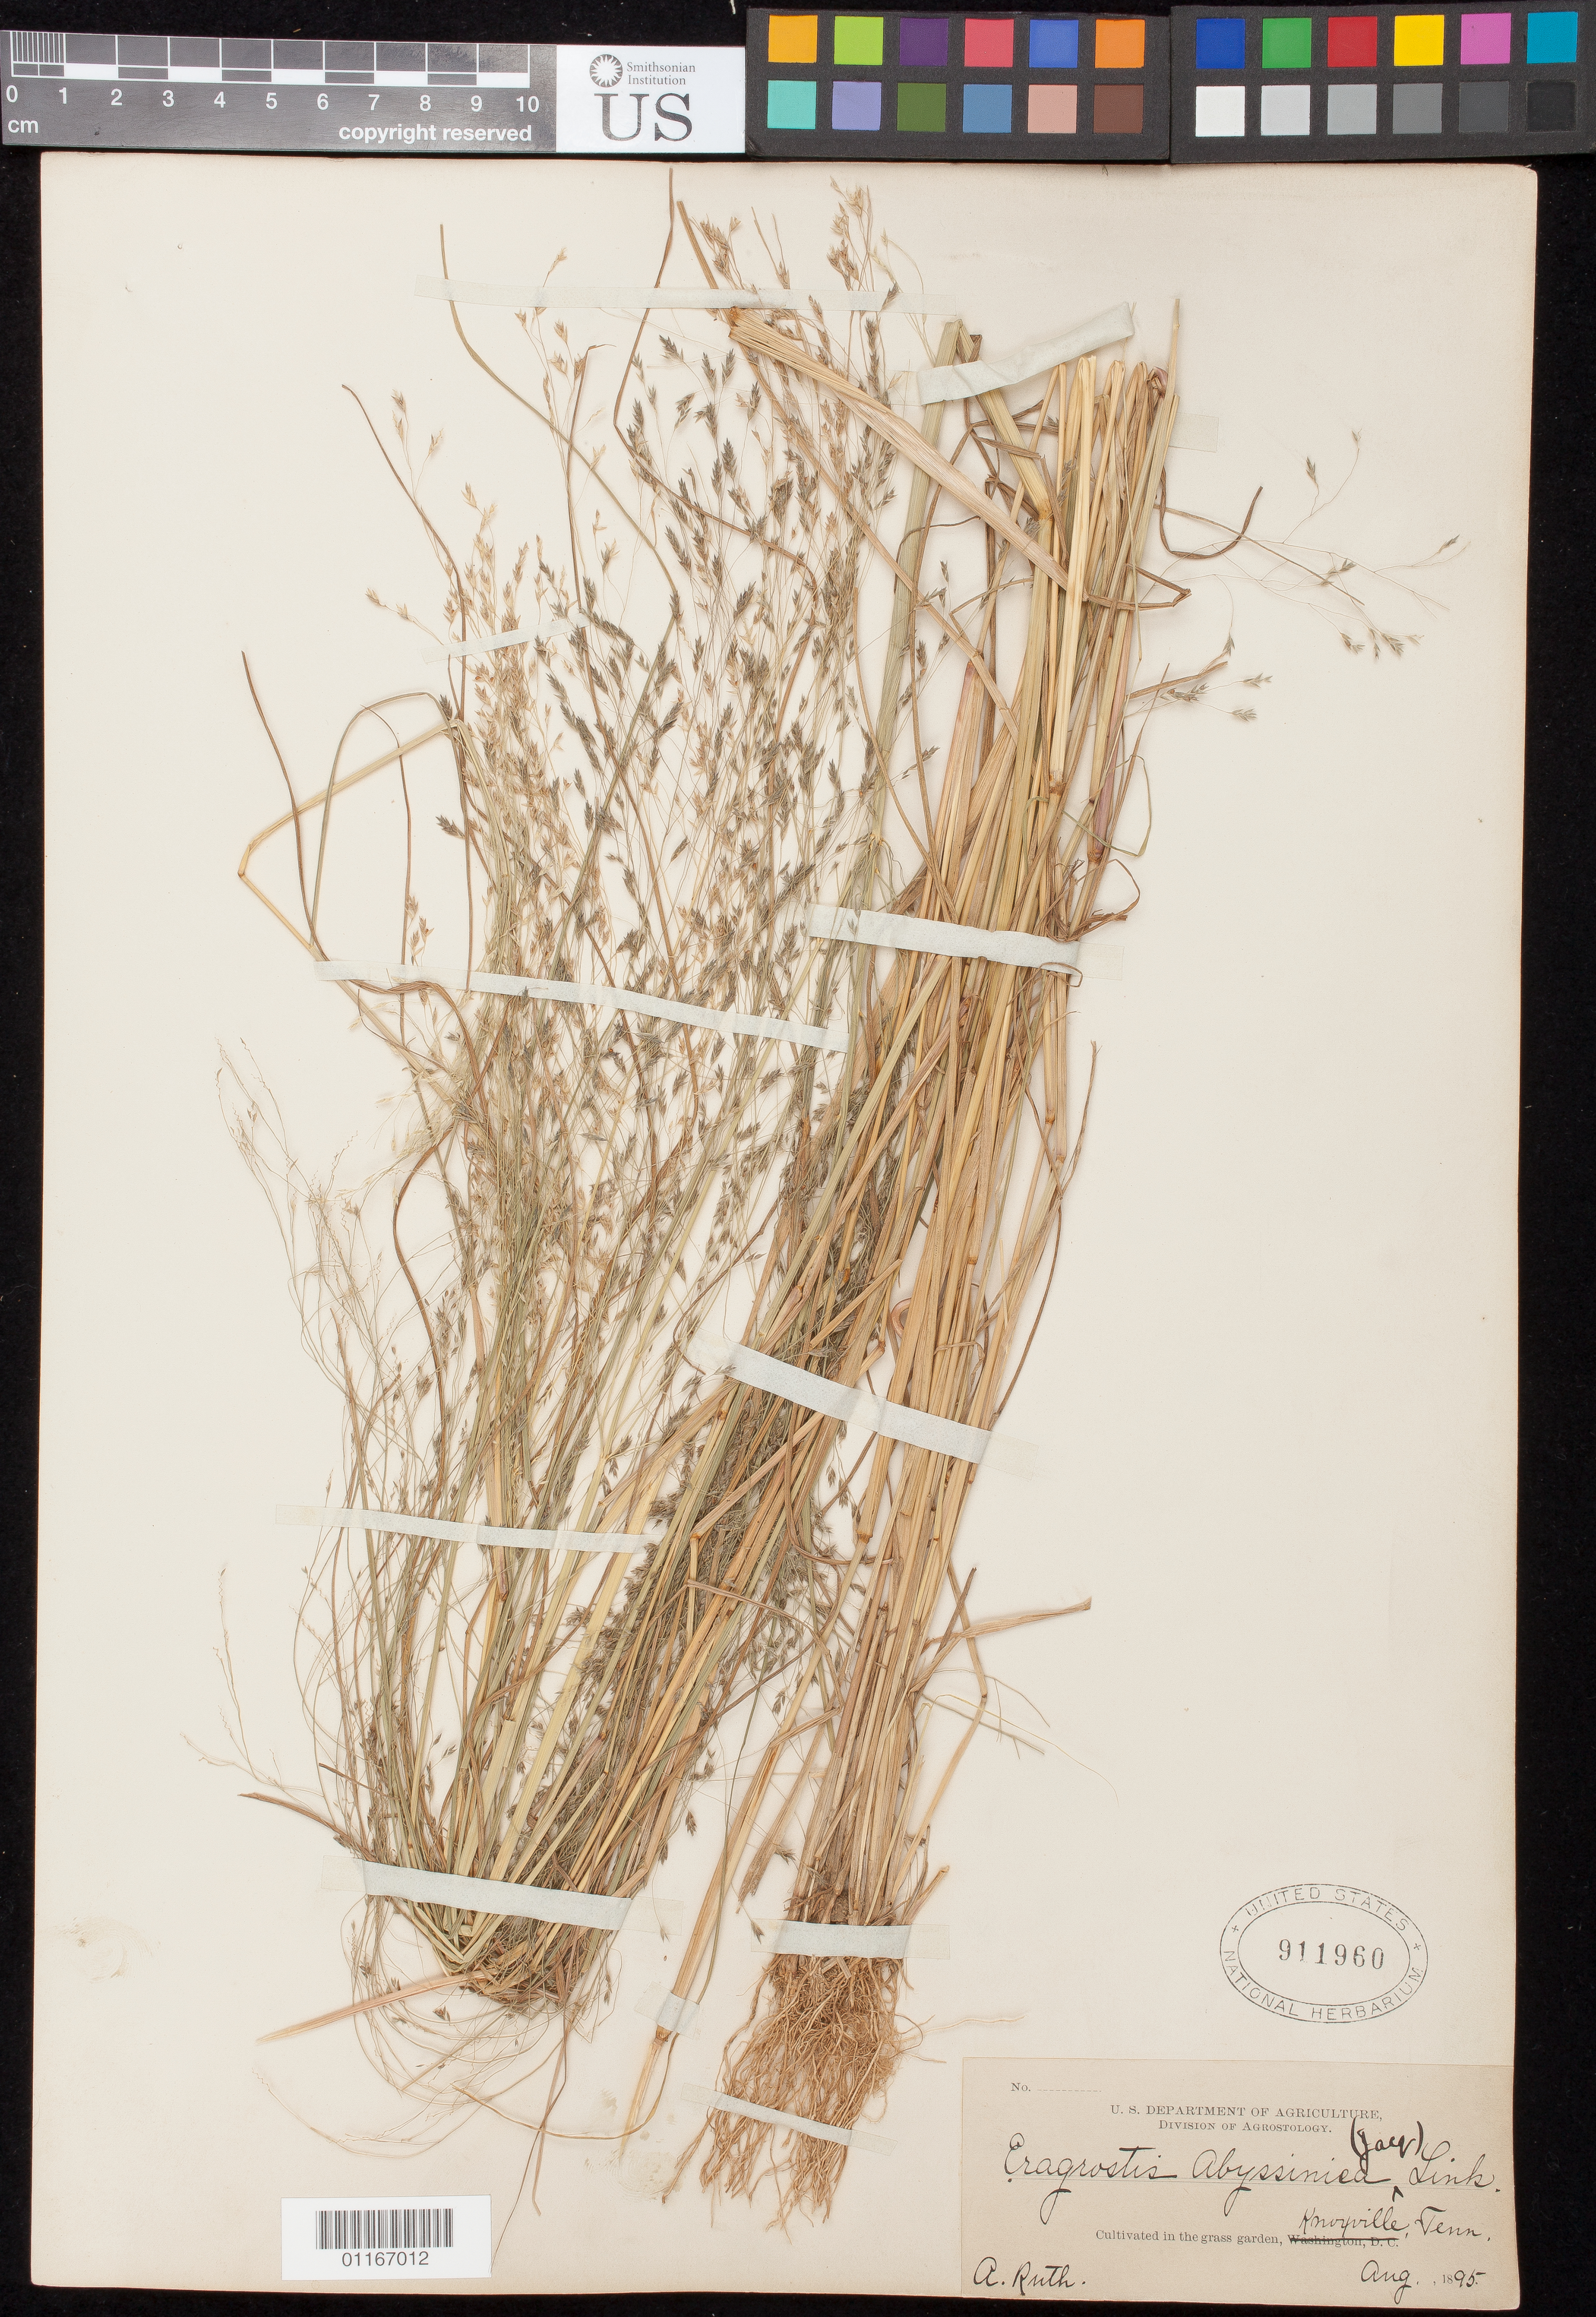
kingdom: Plantae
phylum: Tracheophyta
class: Liliopsida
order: Poales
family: Poaceae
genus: Eragrostis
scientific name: Eragrostis abyssinica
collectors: A. Ruth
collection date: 1895-08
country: United States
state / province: Tennessee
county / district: Knox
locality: Cultivated in the grass garden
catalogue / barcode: US 911960